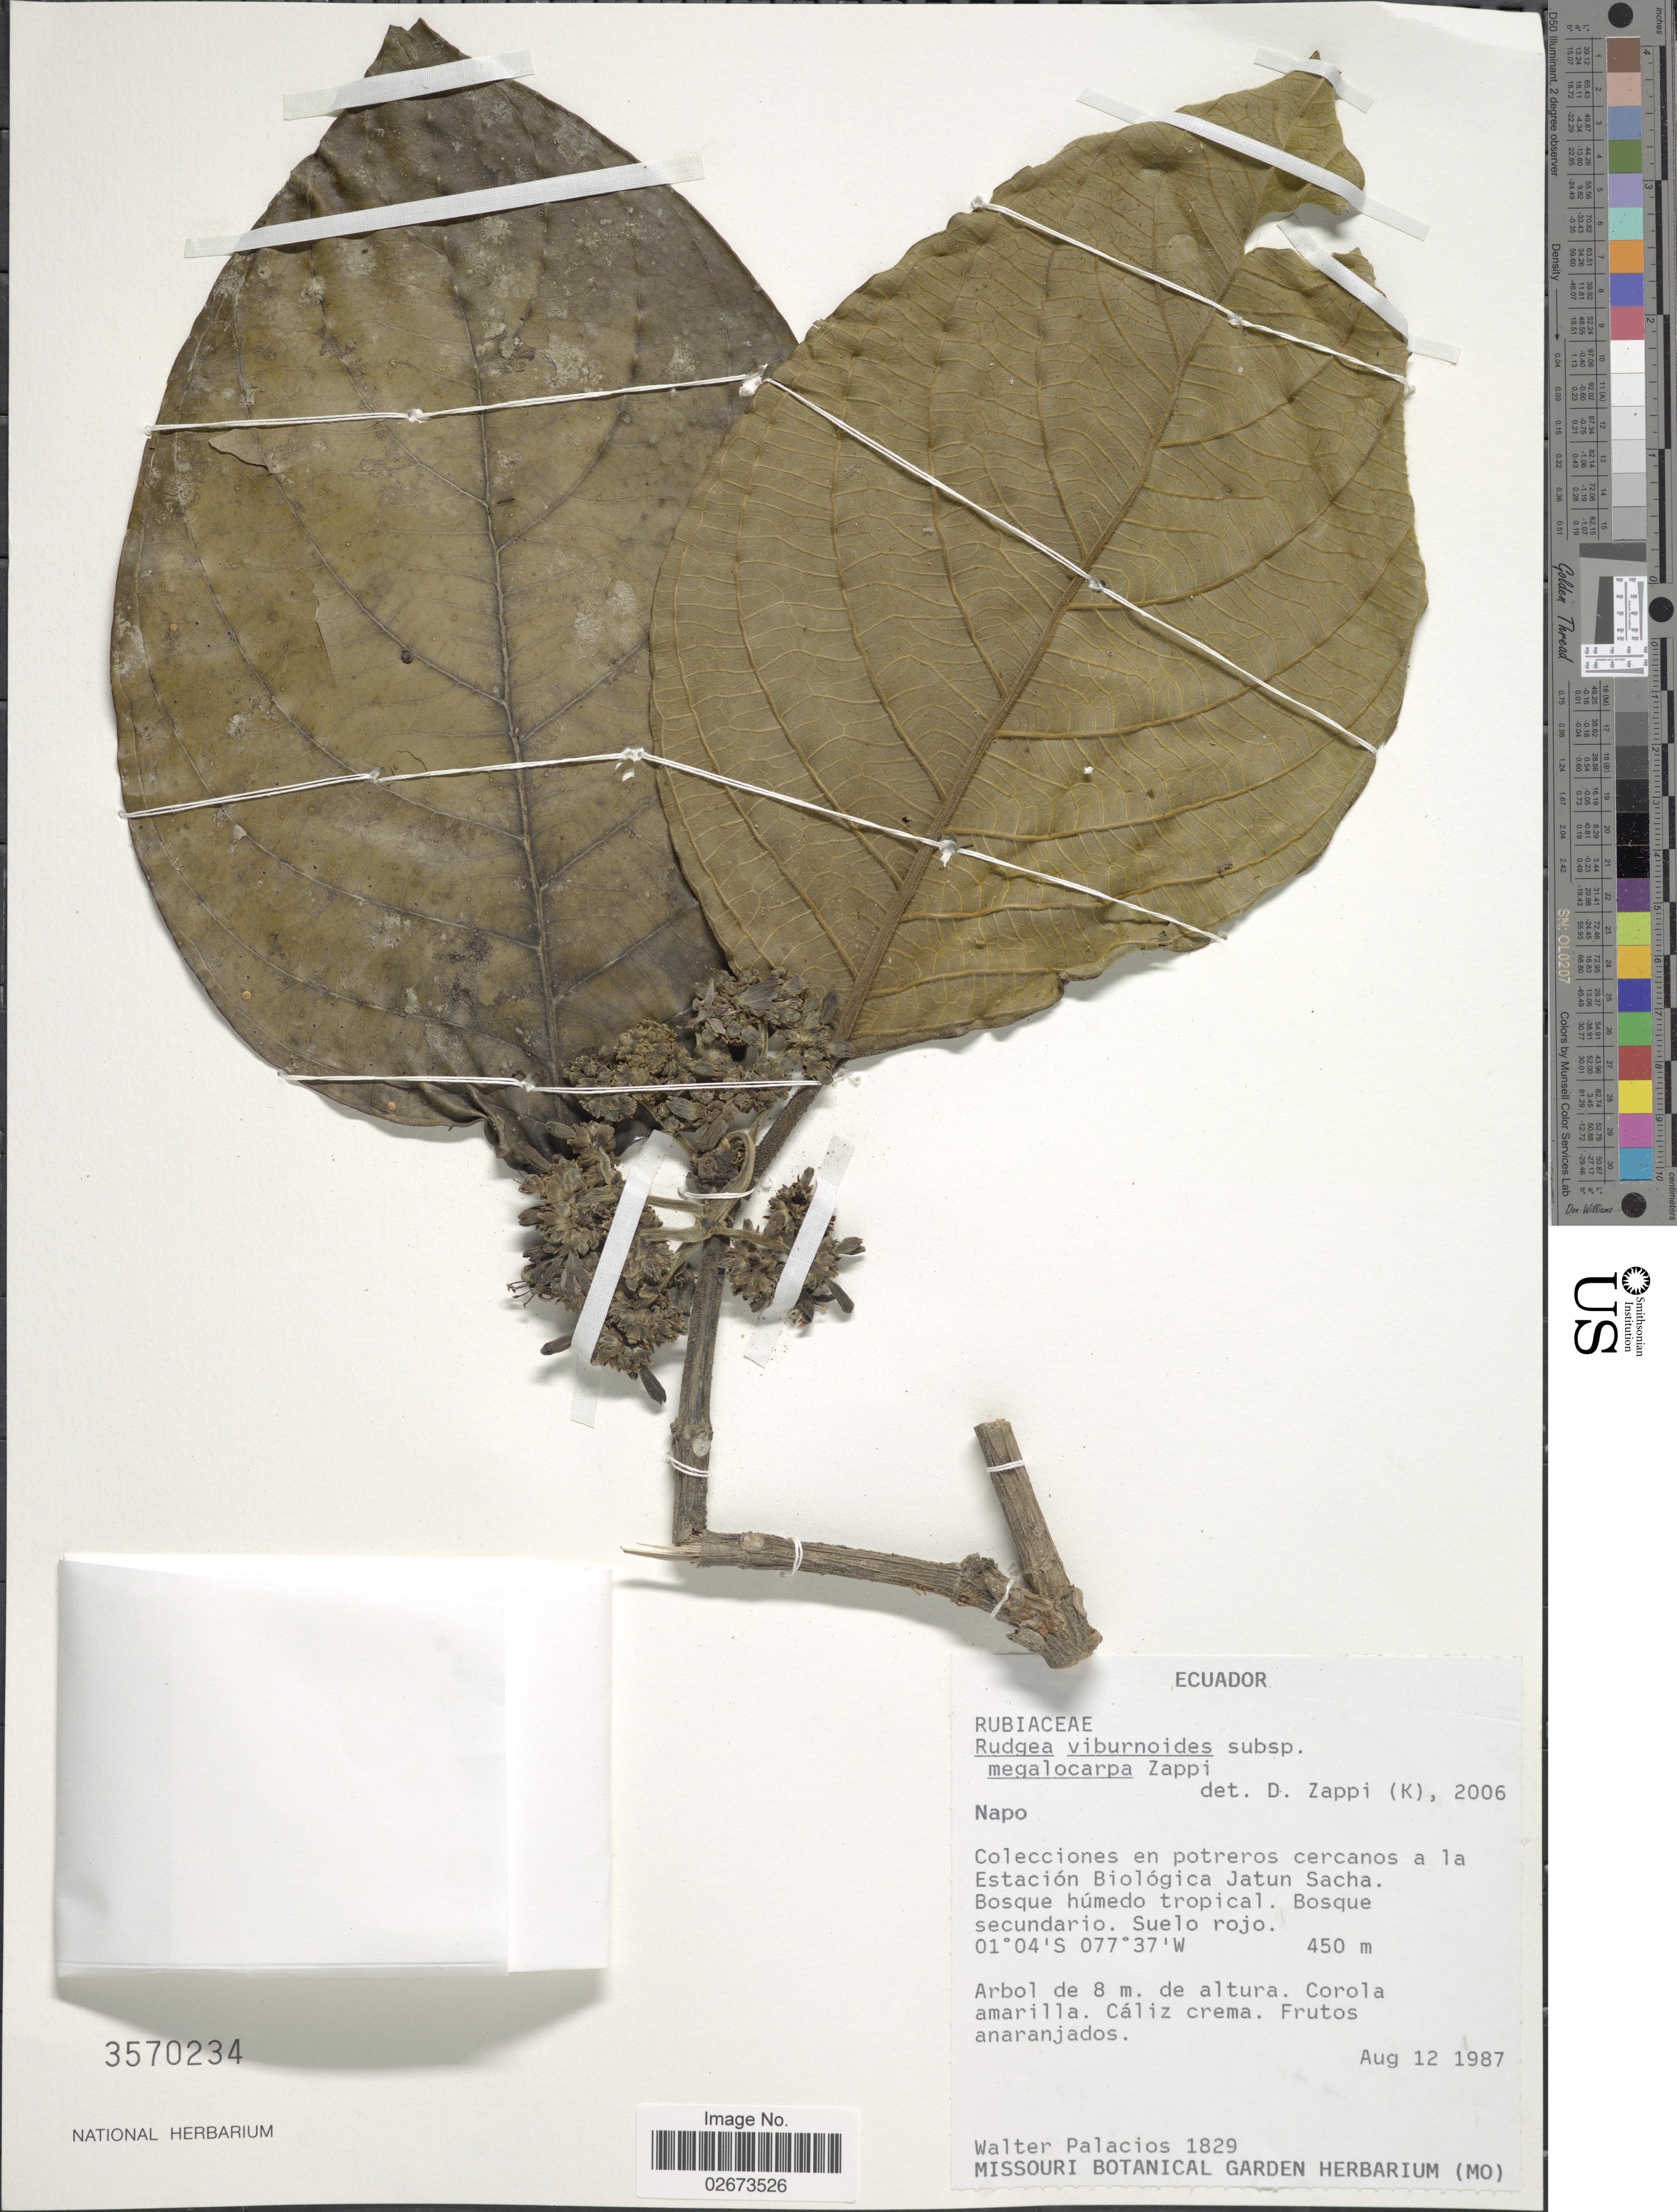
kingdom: Plantae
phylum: Tracheophyta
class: Magnoliopsida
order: Gentianales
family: Rubiaceae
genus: Rudgea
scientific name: Rudgea viburnoides subsp. megalocarpa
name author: Zappi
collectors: W. Palacios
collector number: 1829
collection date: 1987-08-12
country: Ecuador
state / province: Napo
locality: Napo, Colecciones en potreros cercanos a la Estacion Biologica Jatun Sacha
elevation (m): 450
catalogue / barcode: US 3570234